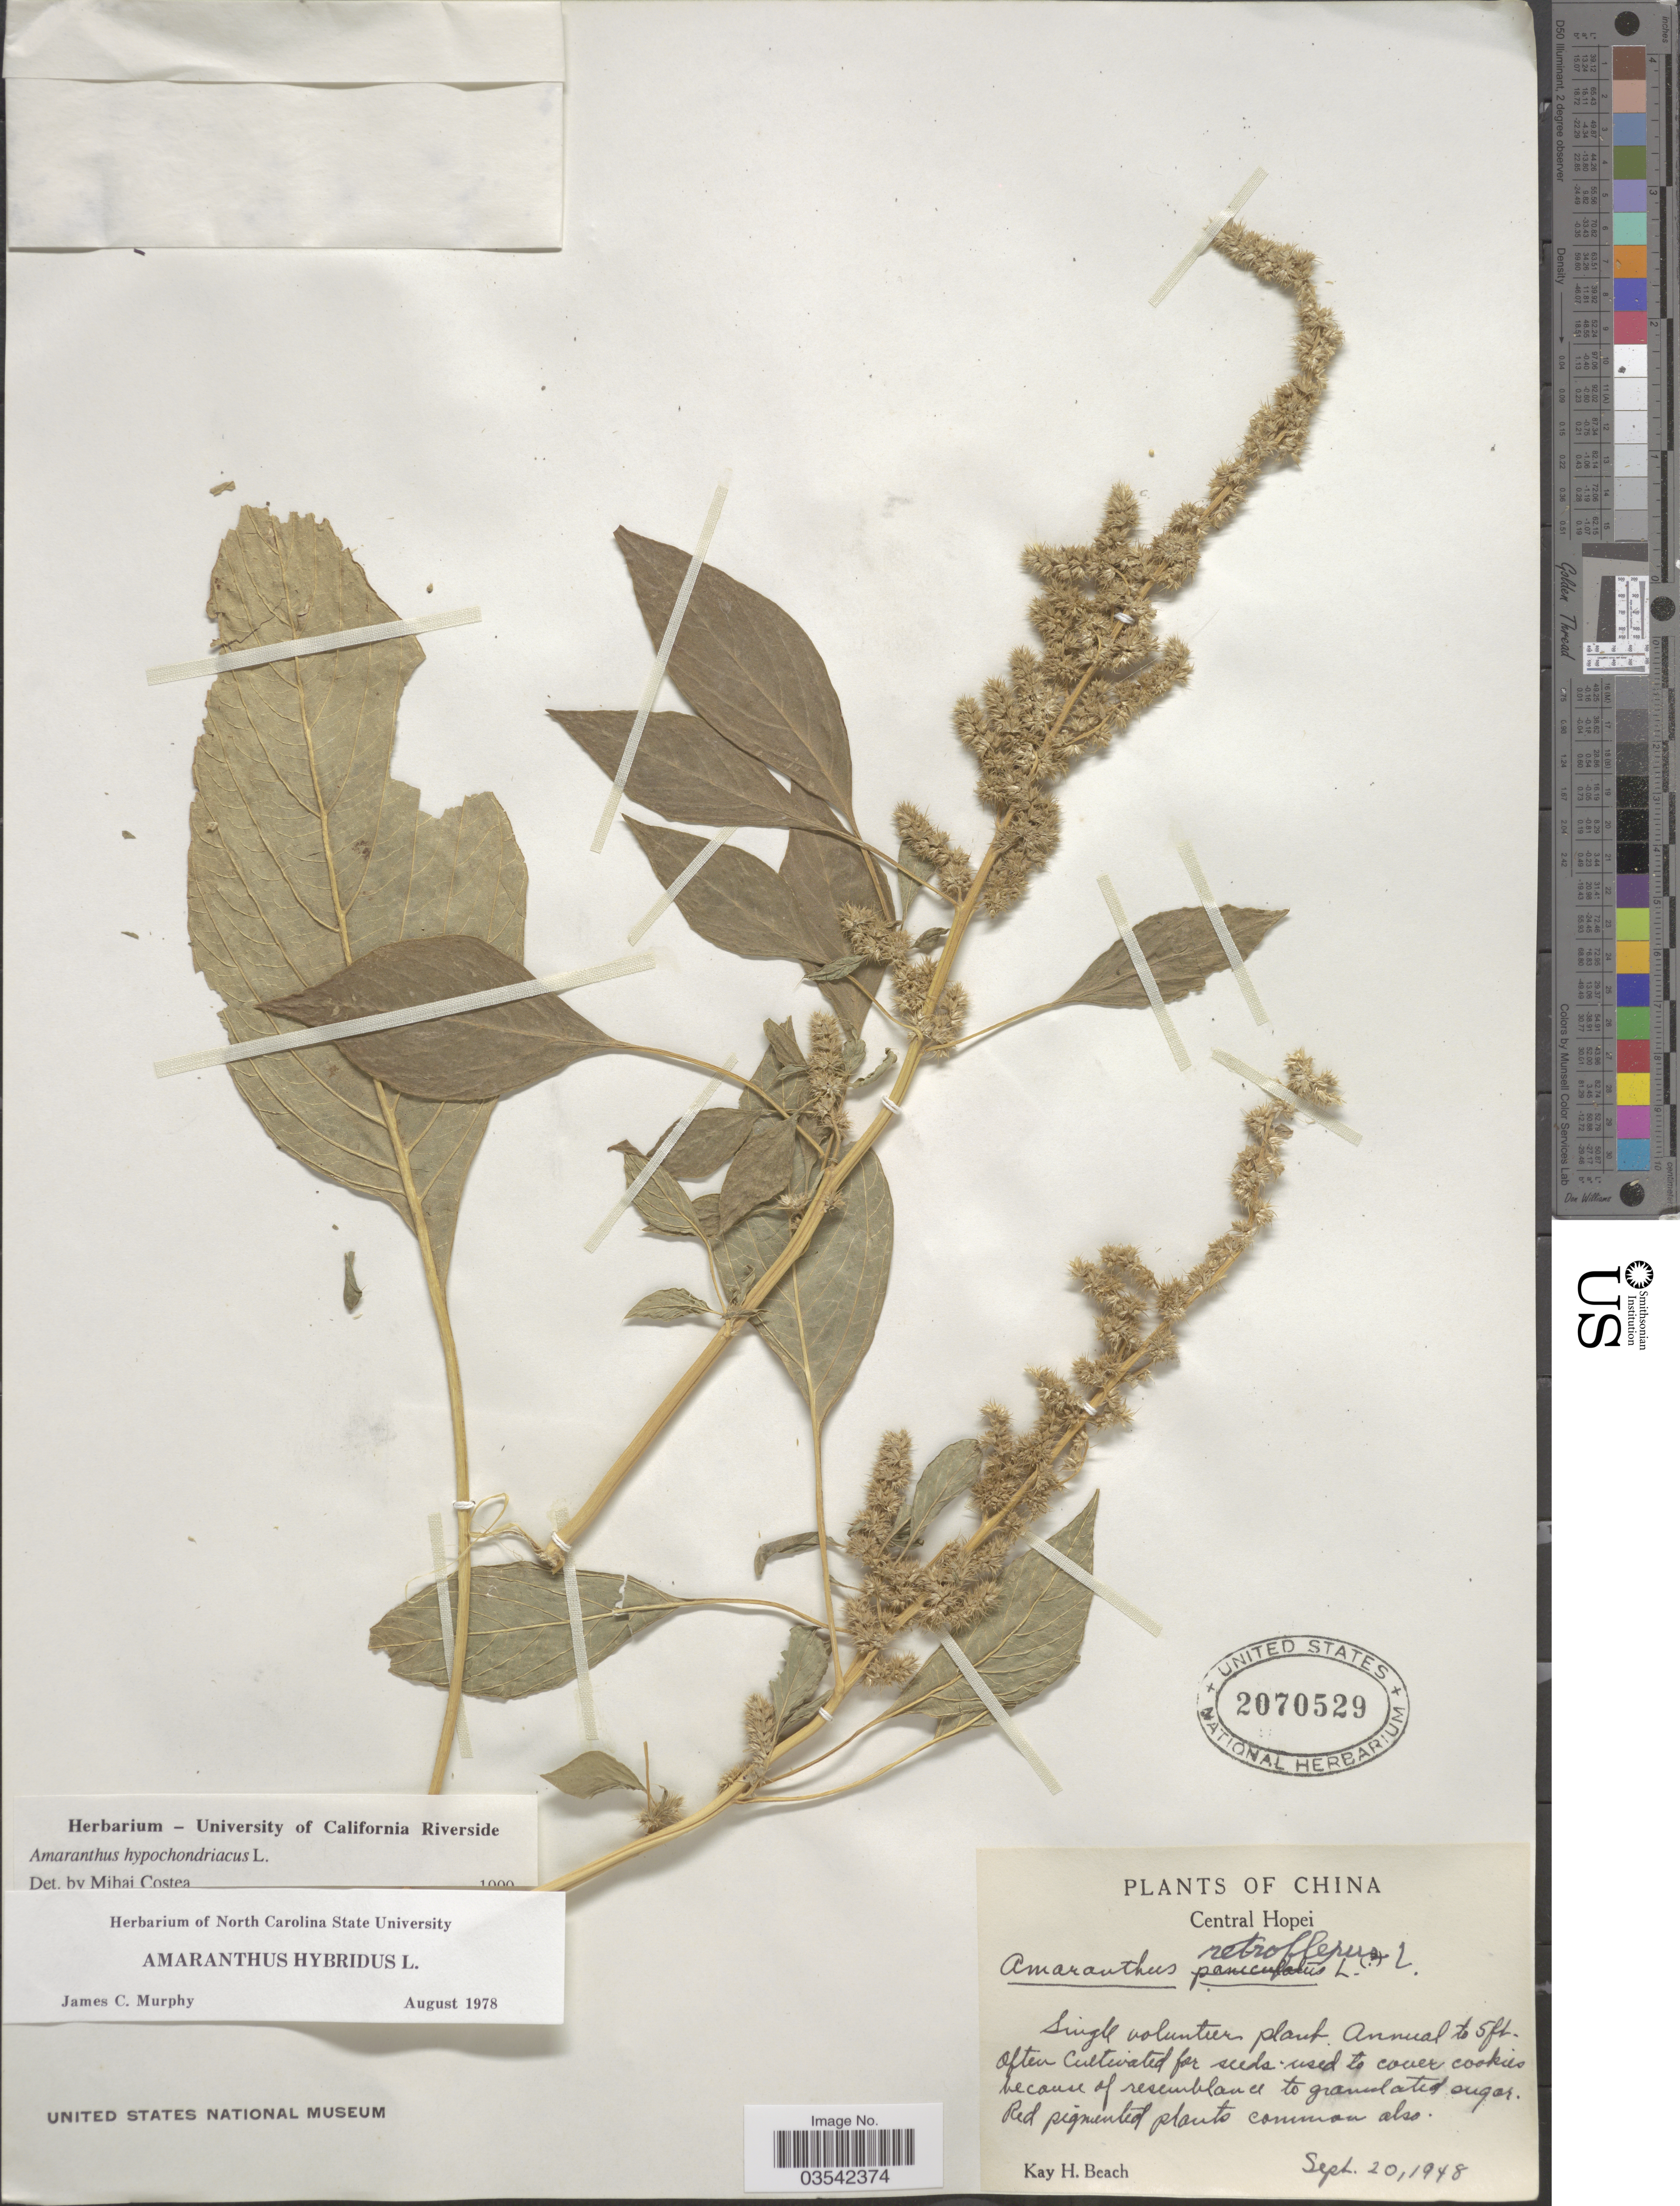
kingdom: Plantae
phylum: Tracheophyta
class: Magnoliopsida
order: Caryophyllales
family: Amaranthaceae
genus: Amaranthus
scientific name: Amaranthus hypochondriacus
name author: L.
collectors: K. H. Beach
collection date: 1948-09-20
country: China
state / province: Hebei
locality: Central Hopei.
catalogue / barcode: US 2070529